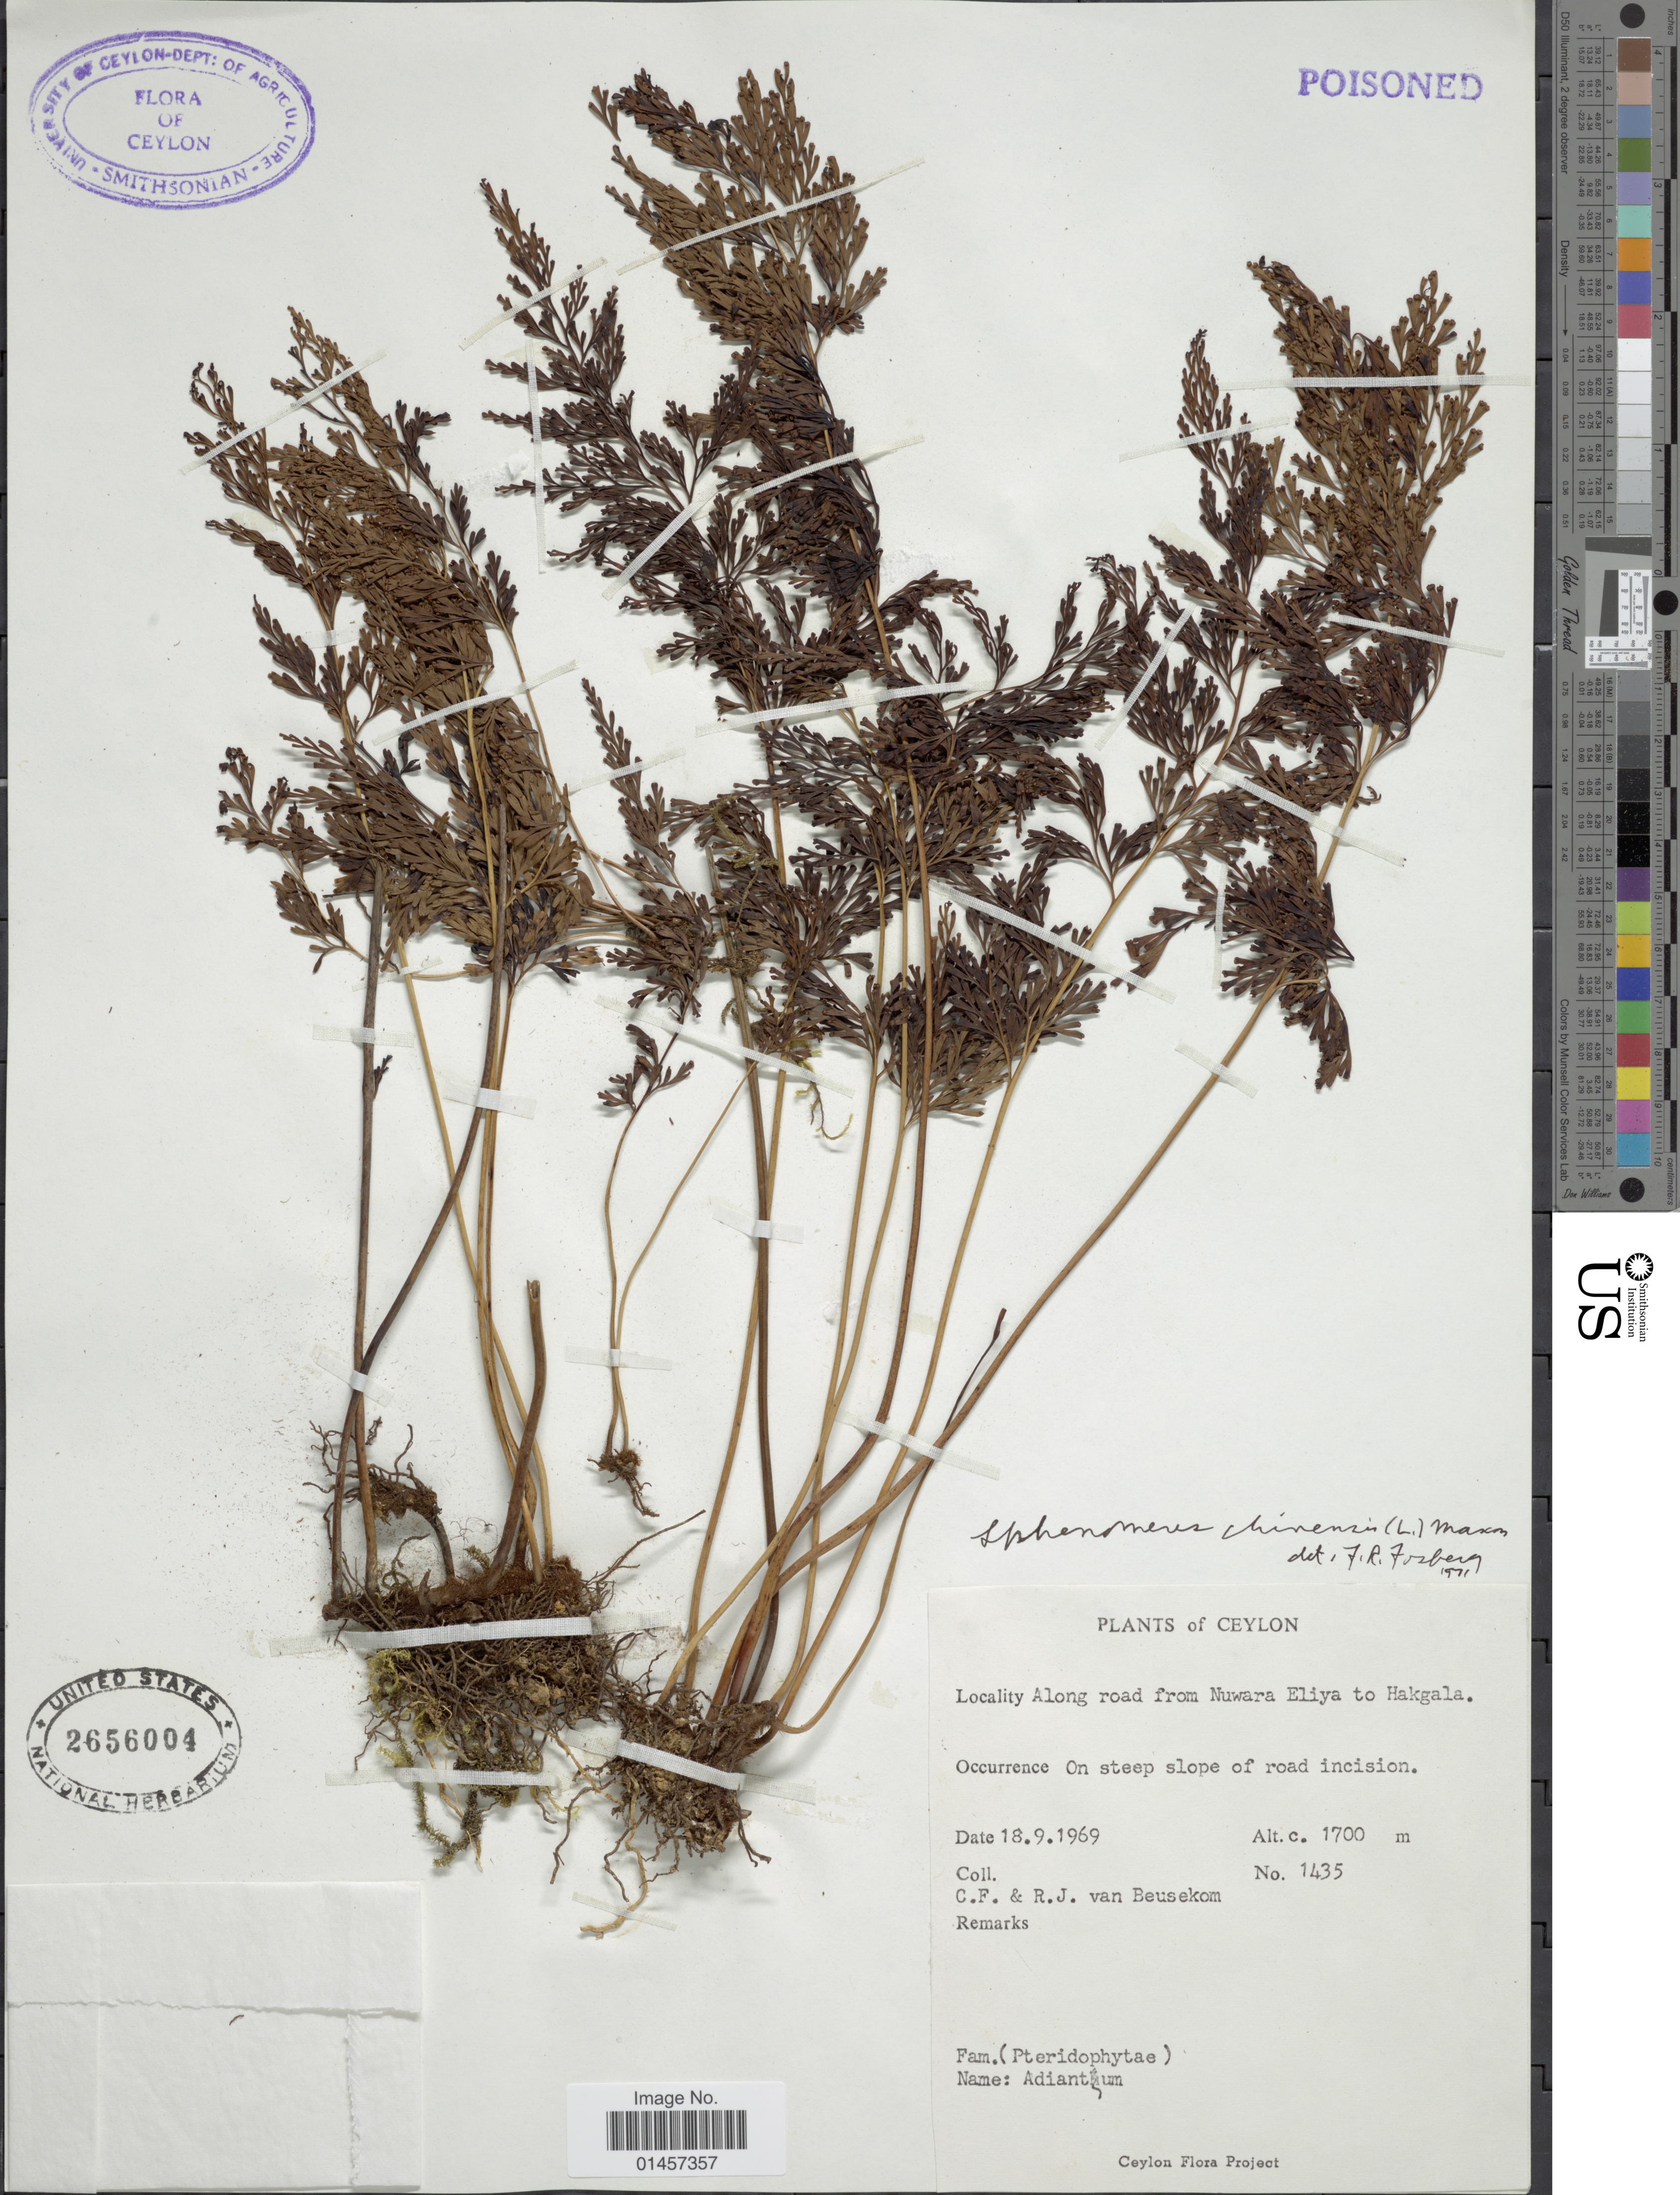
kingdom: Plantae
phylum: Tracheophyta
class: Polypodiopsida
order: Polypodiales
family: Lindsaeaceae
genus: Sphenomeris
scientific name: Sphenomeris chinensis var. chinensis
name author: (L.) Maxon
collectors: C. F. Beusekom & R. Van Beusekom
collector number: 1435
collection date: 1969-09-18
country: Sri Lanka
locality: Ceylon, Along road from Nuwara Eliya to Hakgala, on steep sloe of road incision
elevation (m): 1700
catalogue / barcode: US 2656004